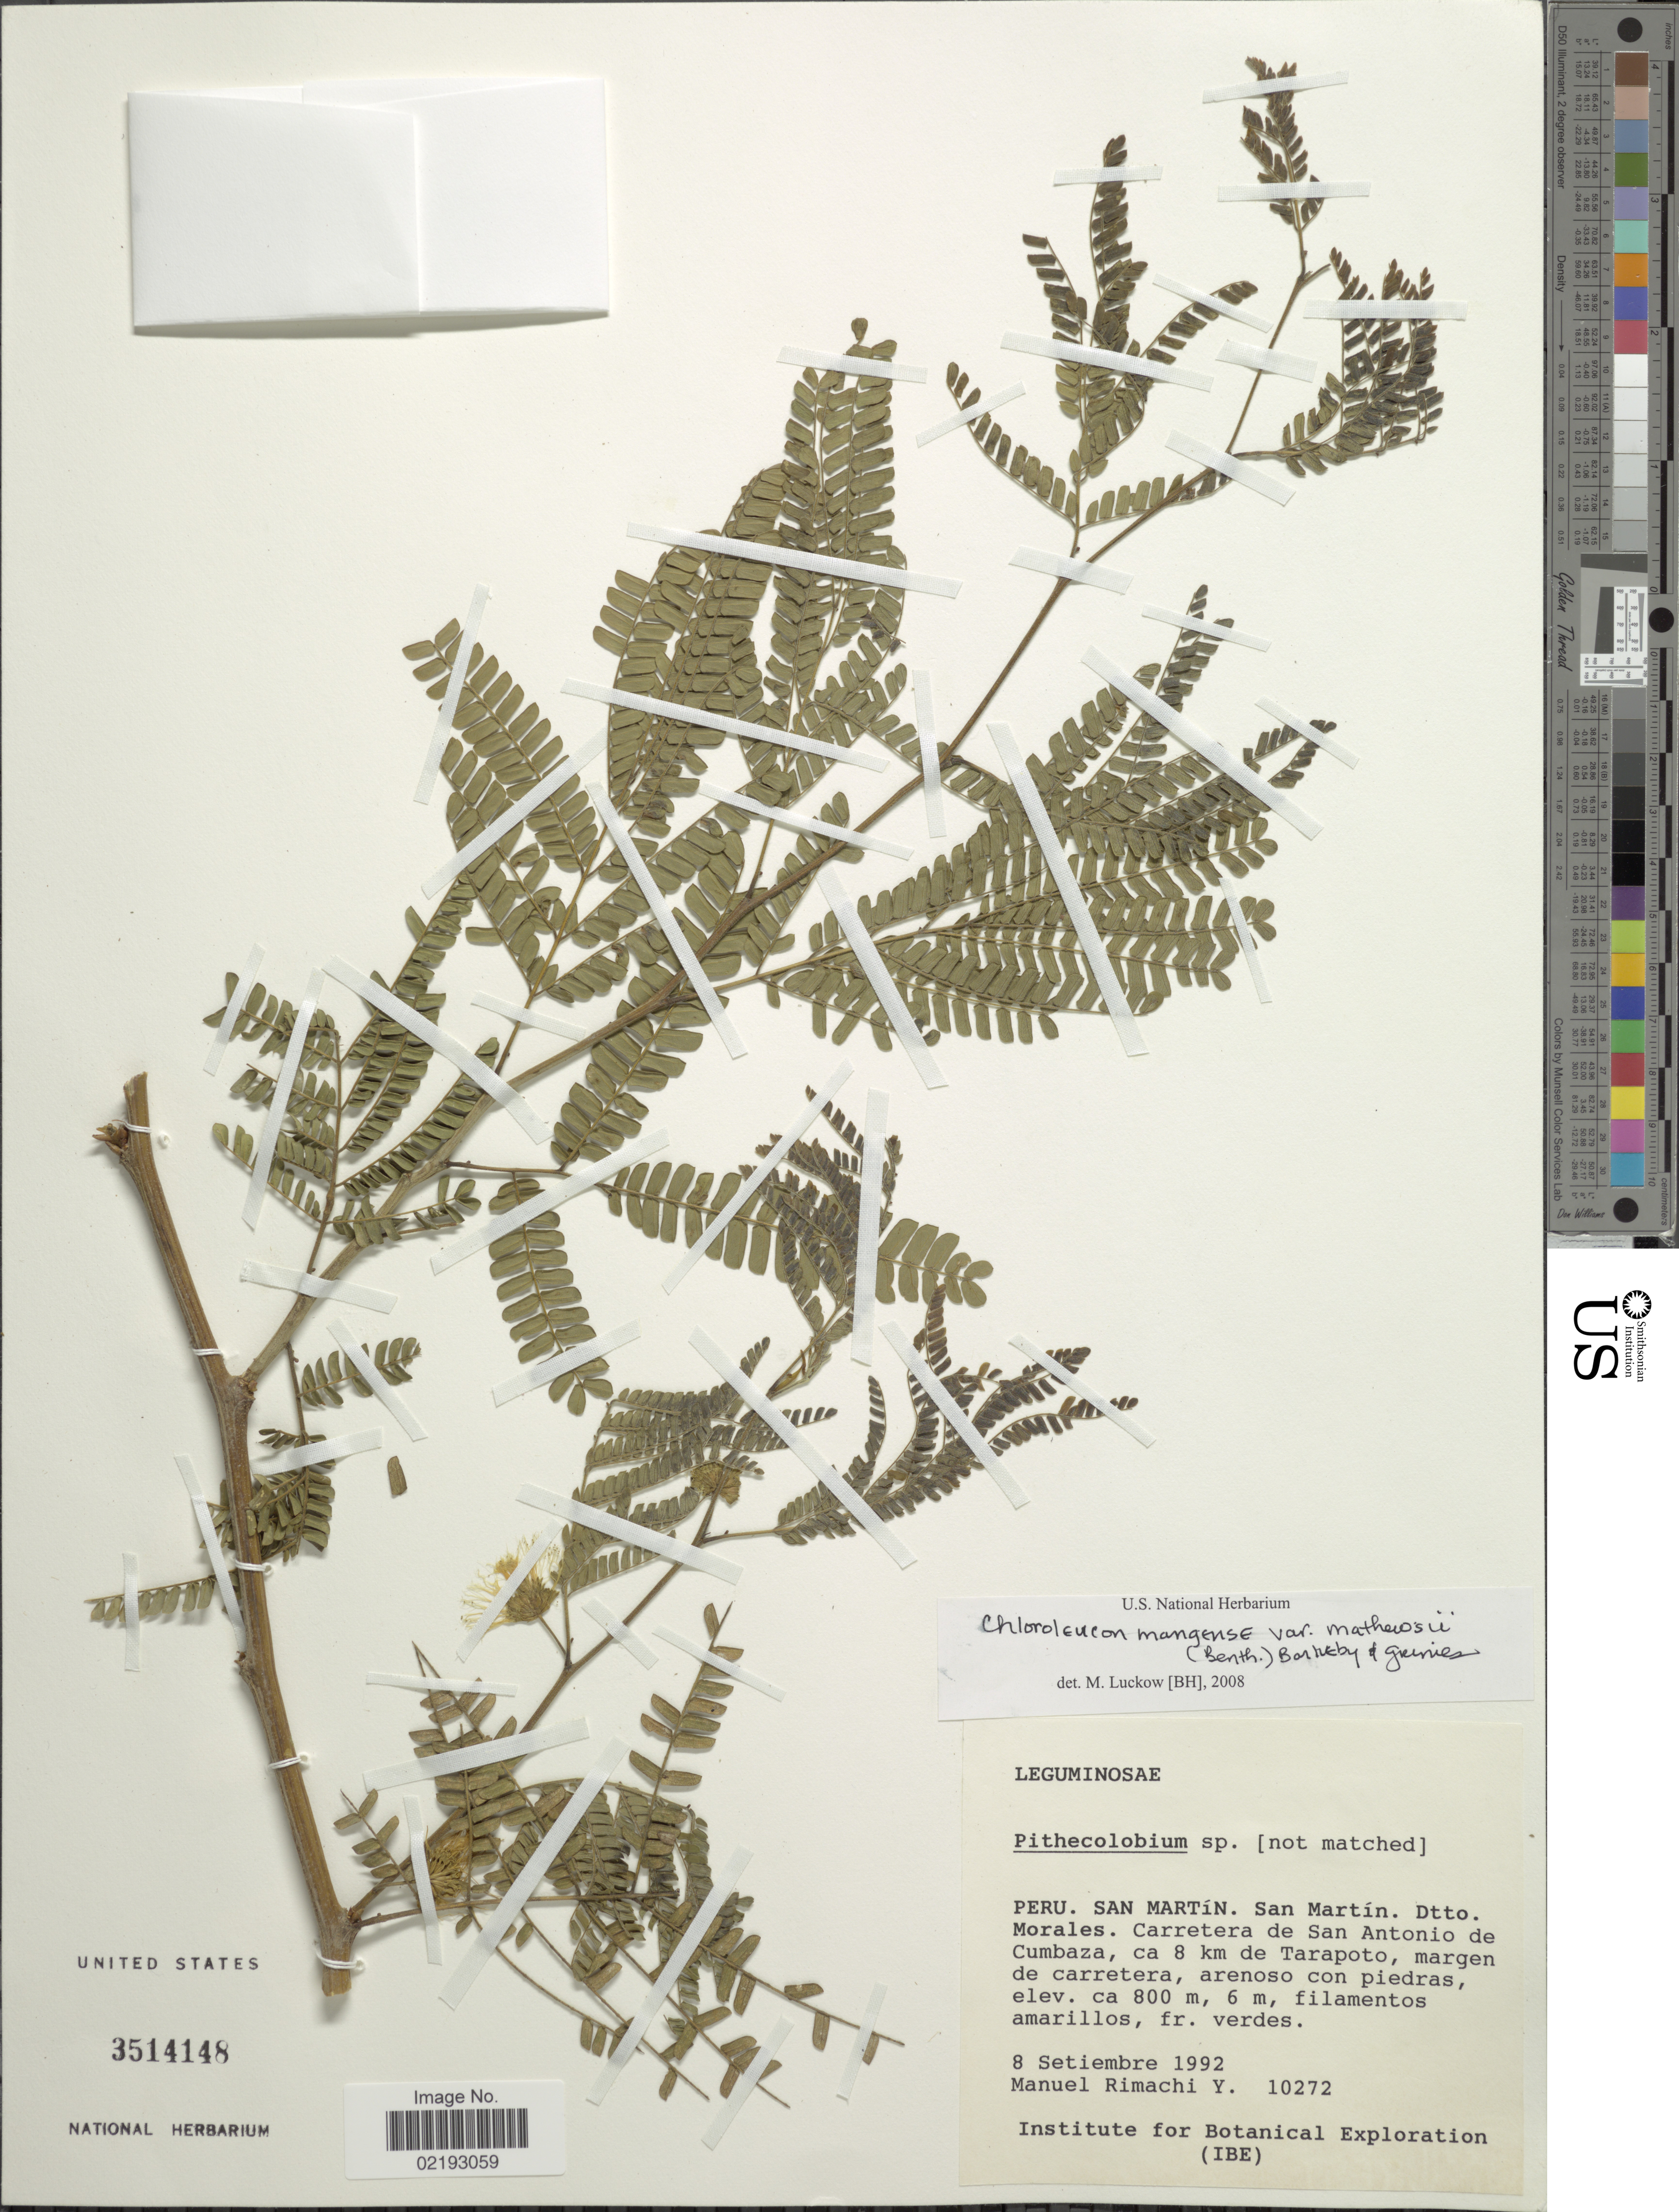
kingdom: Plantae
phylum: Tracheophyta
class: Magnoliopsida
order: Fabales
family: Fabaceae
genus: Chloroleucon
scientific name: Chloroleucon mangense var. mathewsii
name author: (Benth.) Barneby & J.W. Grimes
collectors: M. Rimachi Y.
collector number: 10272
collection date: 1992-09-08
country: Peru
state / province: San Martín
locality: San Martin, Dtto. Morales, Carretera de San Antonio de Cumbaza, ca 8 km de Tarapoto, margen de carretera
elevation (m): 800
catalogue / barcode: US 3514148